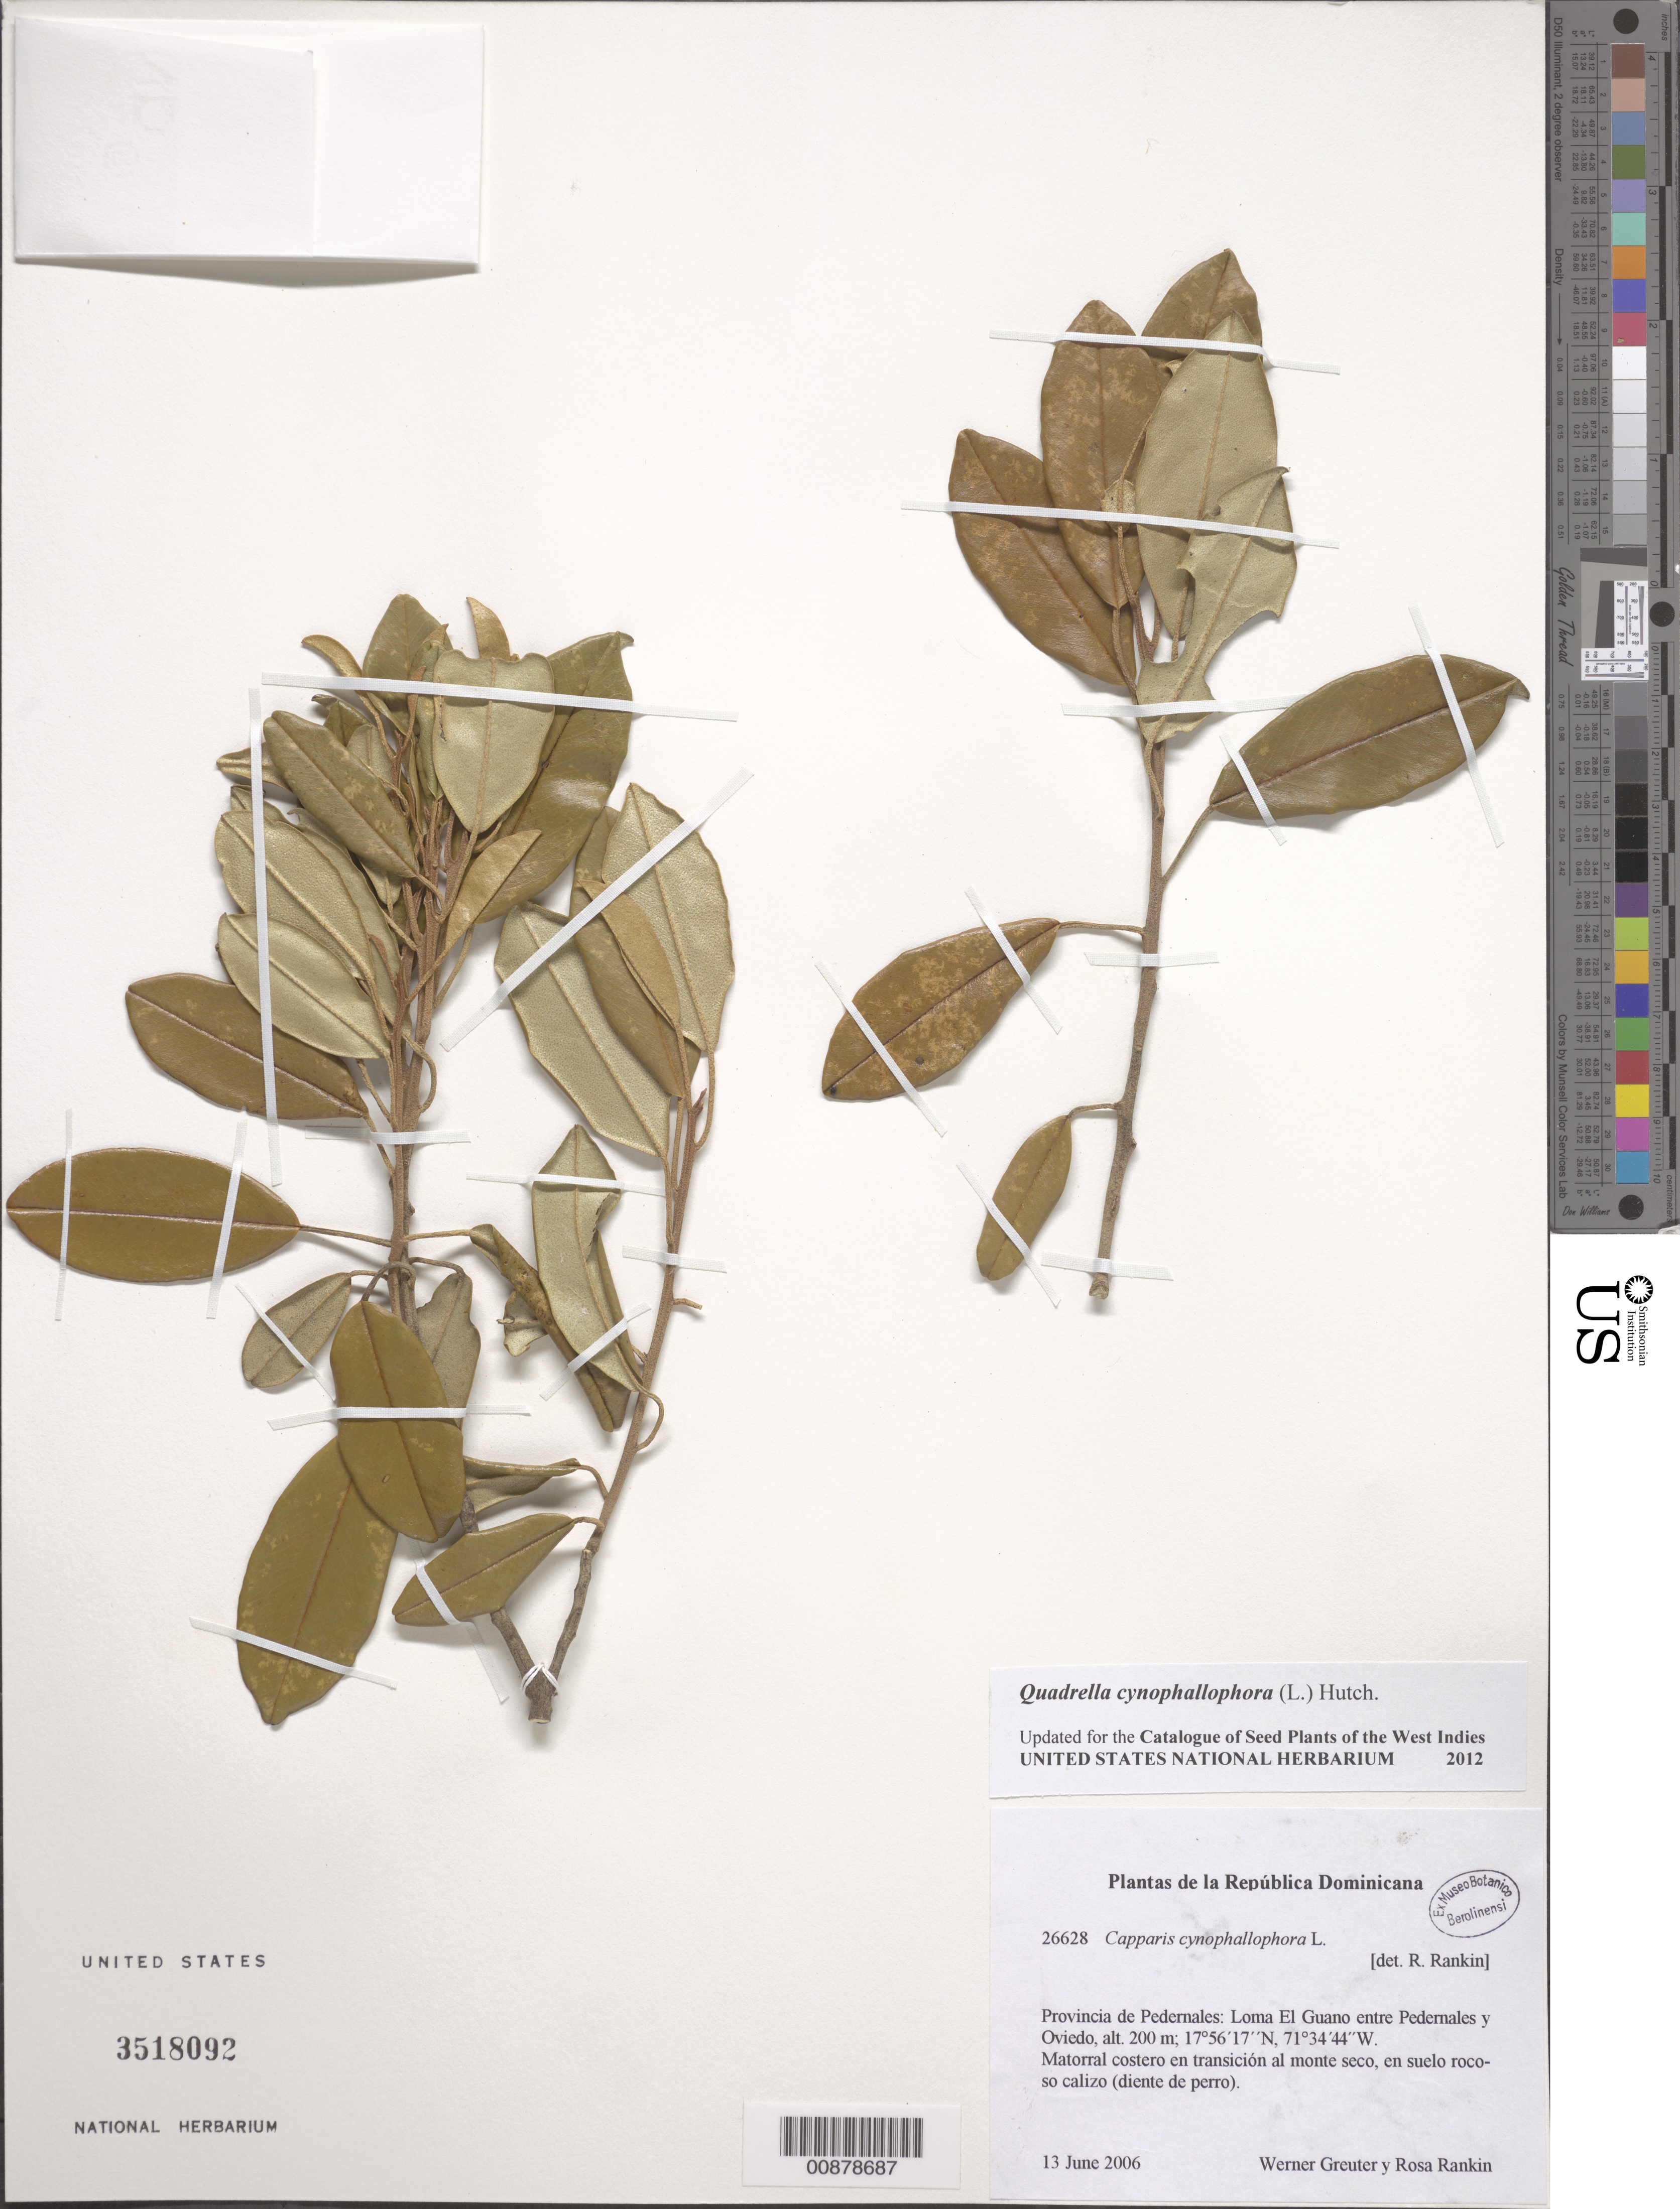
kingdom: Plantae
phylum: Tracheophyta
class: Magnoliopsida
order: Brassicales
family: Capparaceae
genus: Quadrella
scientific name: Quadrella cynophallophora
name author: (L.) Hutch.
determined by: Rankin Rodriguez, Rosa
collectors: W. Greuter & R. Rankin Rodriguez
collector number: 26627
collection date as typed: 13 Jun 2006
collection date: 2006-06-13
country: Dominican Republic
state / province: Pedernales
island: Hispaniola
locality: Loma El Guano entre Pedernales y Oviedo.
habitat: Matorral costero en transición al monte seco, en suelo rocoso calizo (diente de perro).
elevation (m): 200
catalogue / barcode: US 3518092